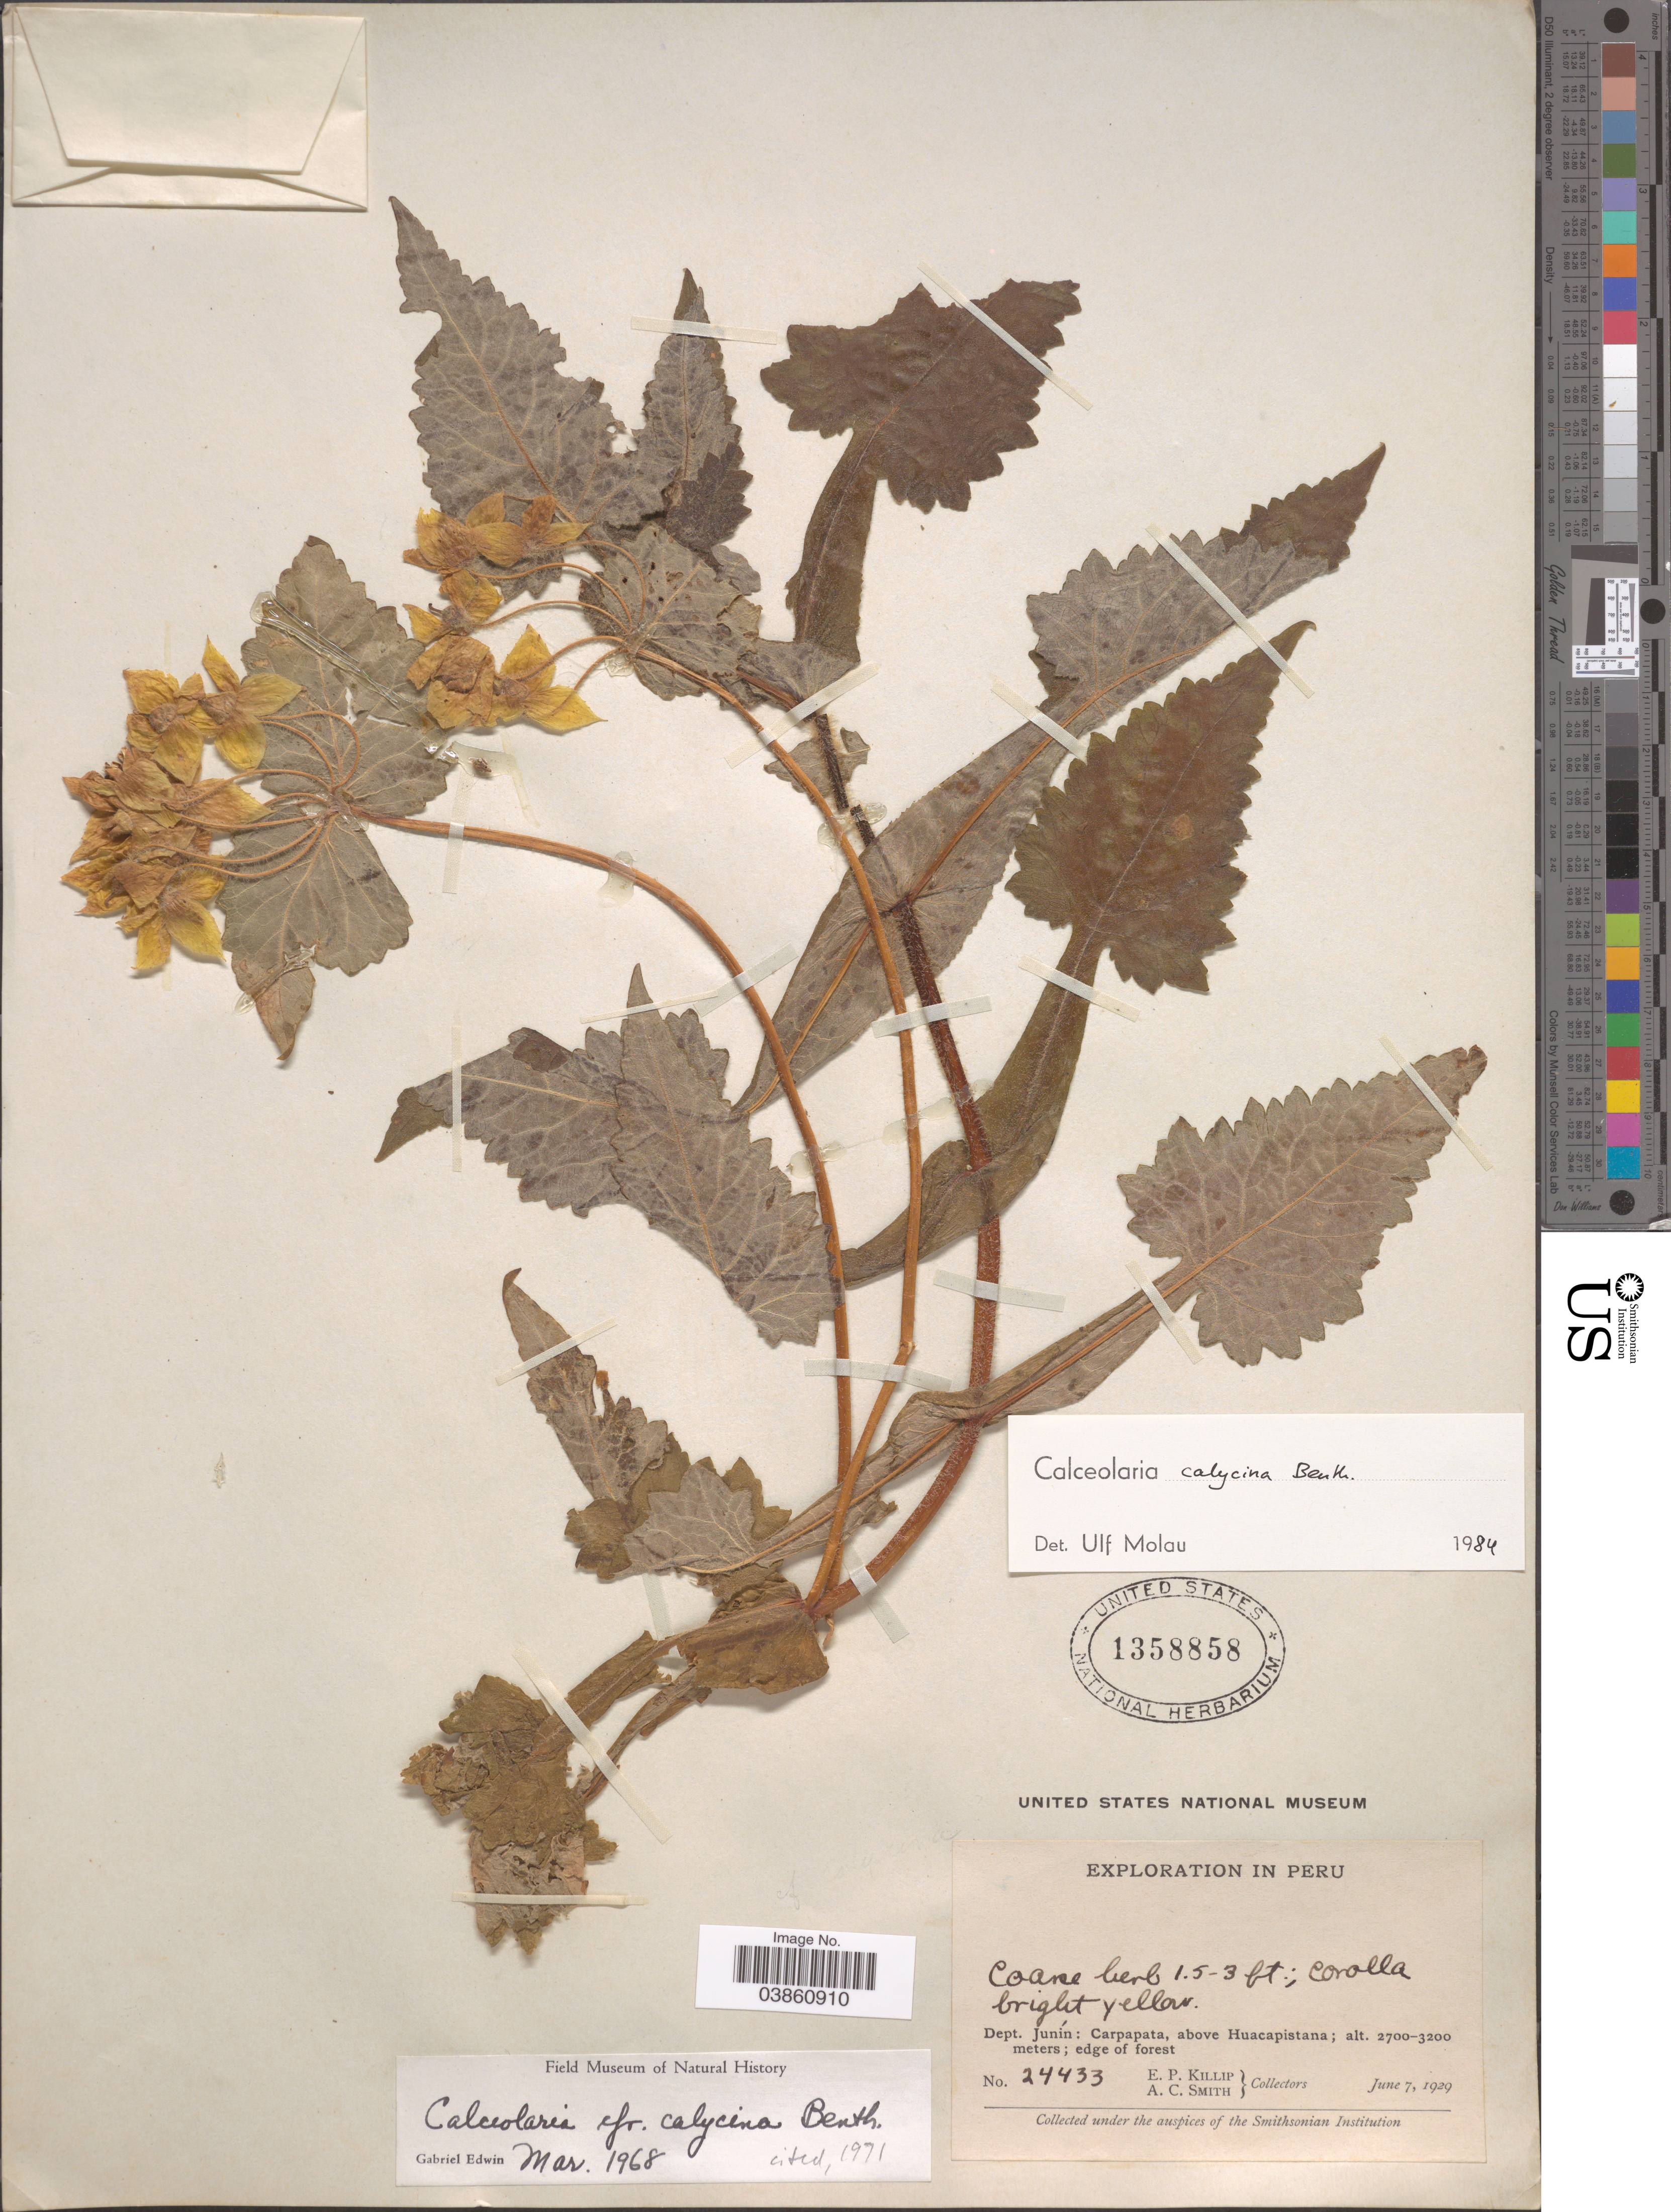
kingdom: Plantae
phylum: Tracheophyta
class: Magnoliopsida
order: Lamiales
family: Calceolariaceae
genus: Calceolaria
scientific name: Calceolaria calycina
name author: Benth.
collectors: E. P. Killip & A. C. Smith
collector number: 24433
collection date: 1929-06-07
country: Peru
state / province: Junín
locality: Dept. Junín: Carpapata, above Huacapistana.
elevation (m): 2700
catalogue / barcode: US 1358858